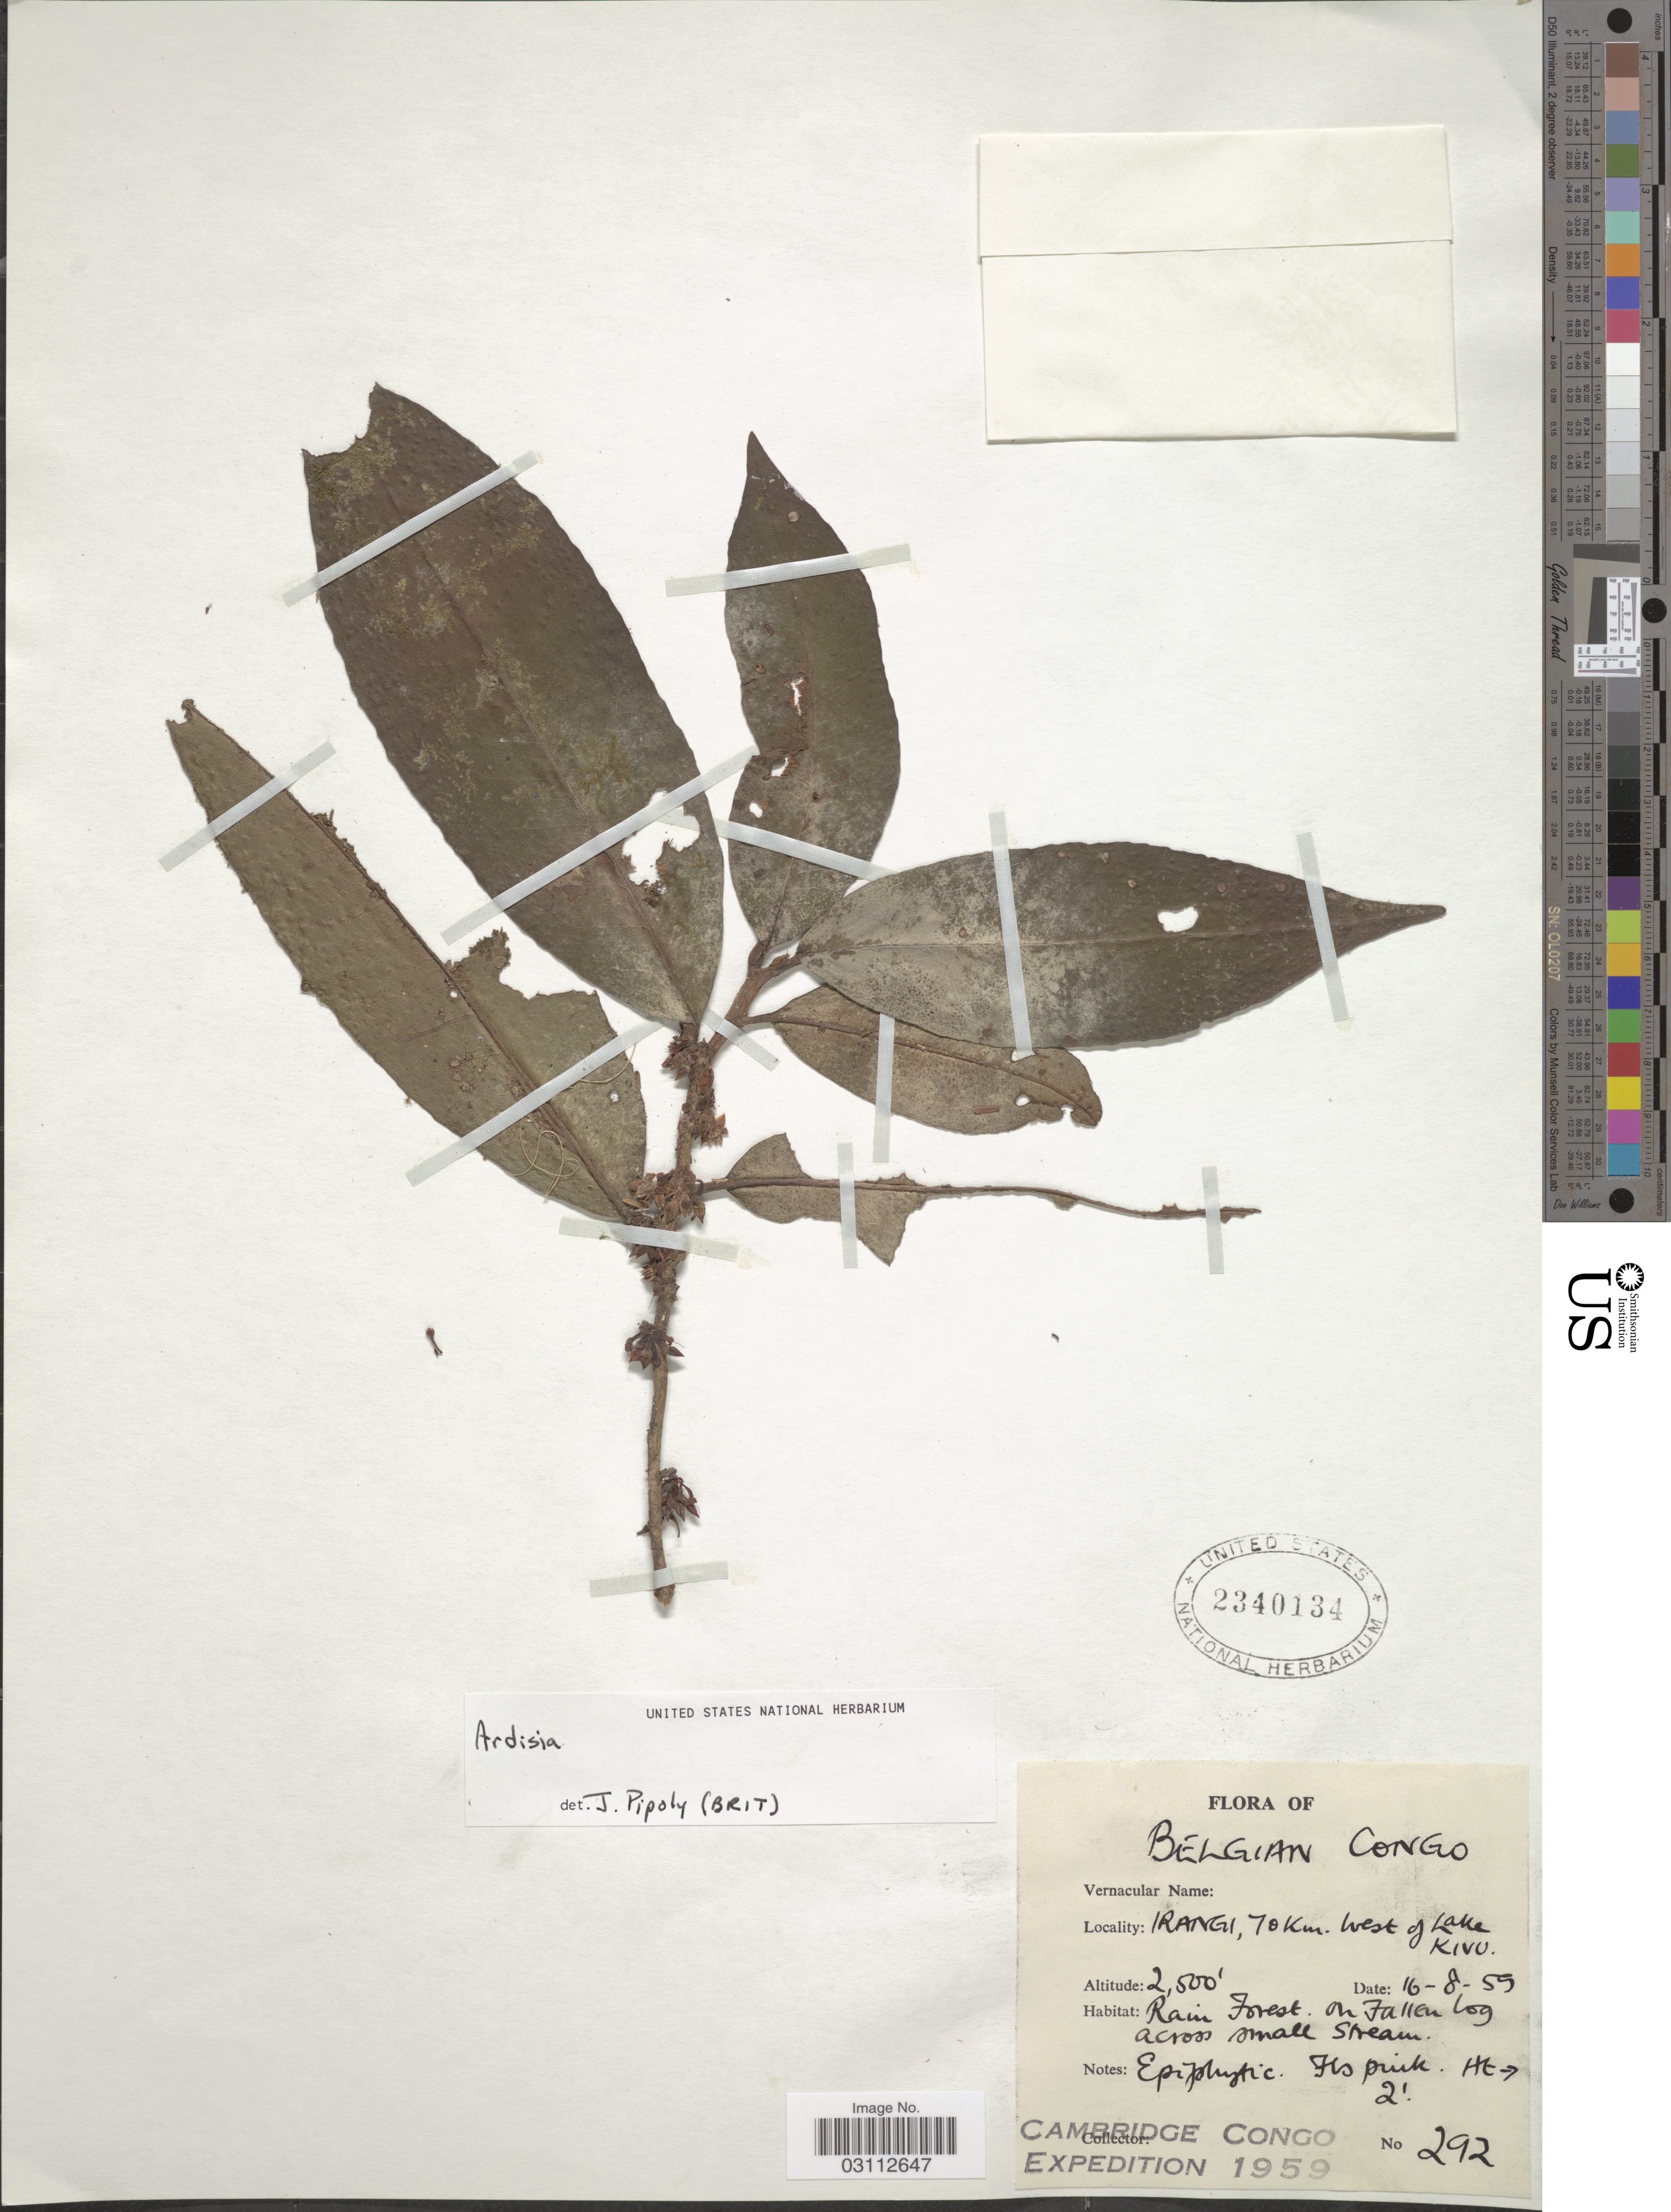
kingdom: Plantae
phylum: Tracheophyta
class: Magnoliopsida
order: Ericales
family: Primulaceae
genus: Ardisia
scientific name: Ardisia sp.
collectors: Cambridge Congo Expedition 1959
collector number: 292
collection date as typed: Transcribed d/m/y: 16/8/59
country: Congo, Democratic Republic of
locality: Belgian Congo, Irangi, 70 Km. West of Lake Kivu.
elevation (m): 762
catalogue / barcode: US 2340134